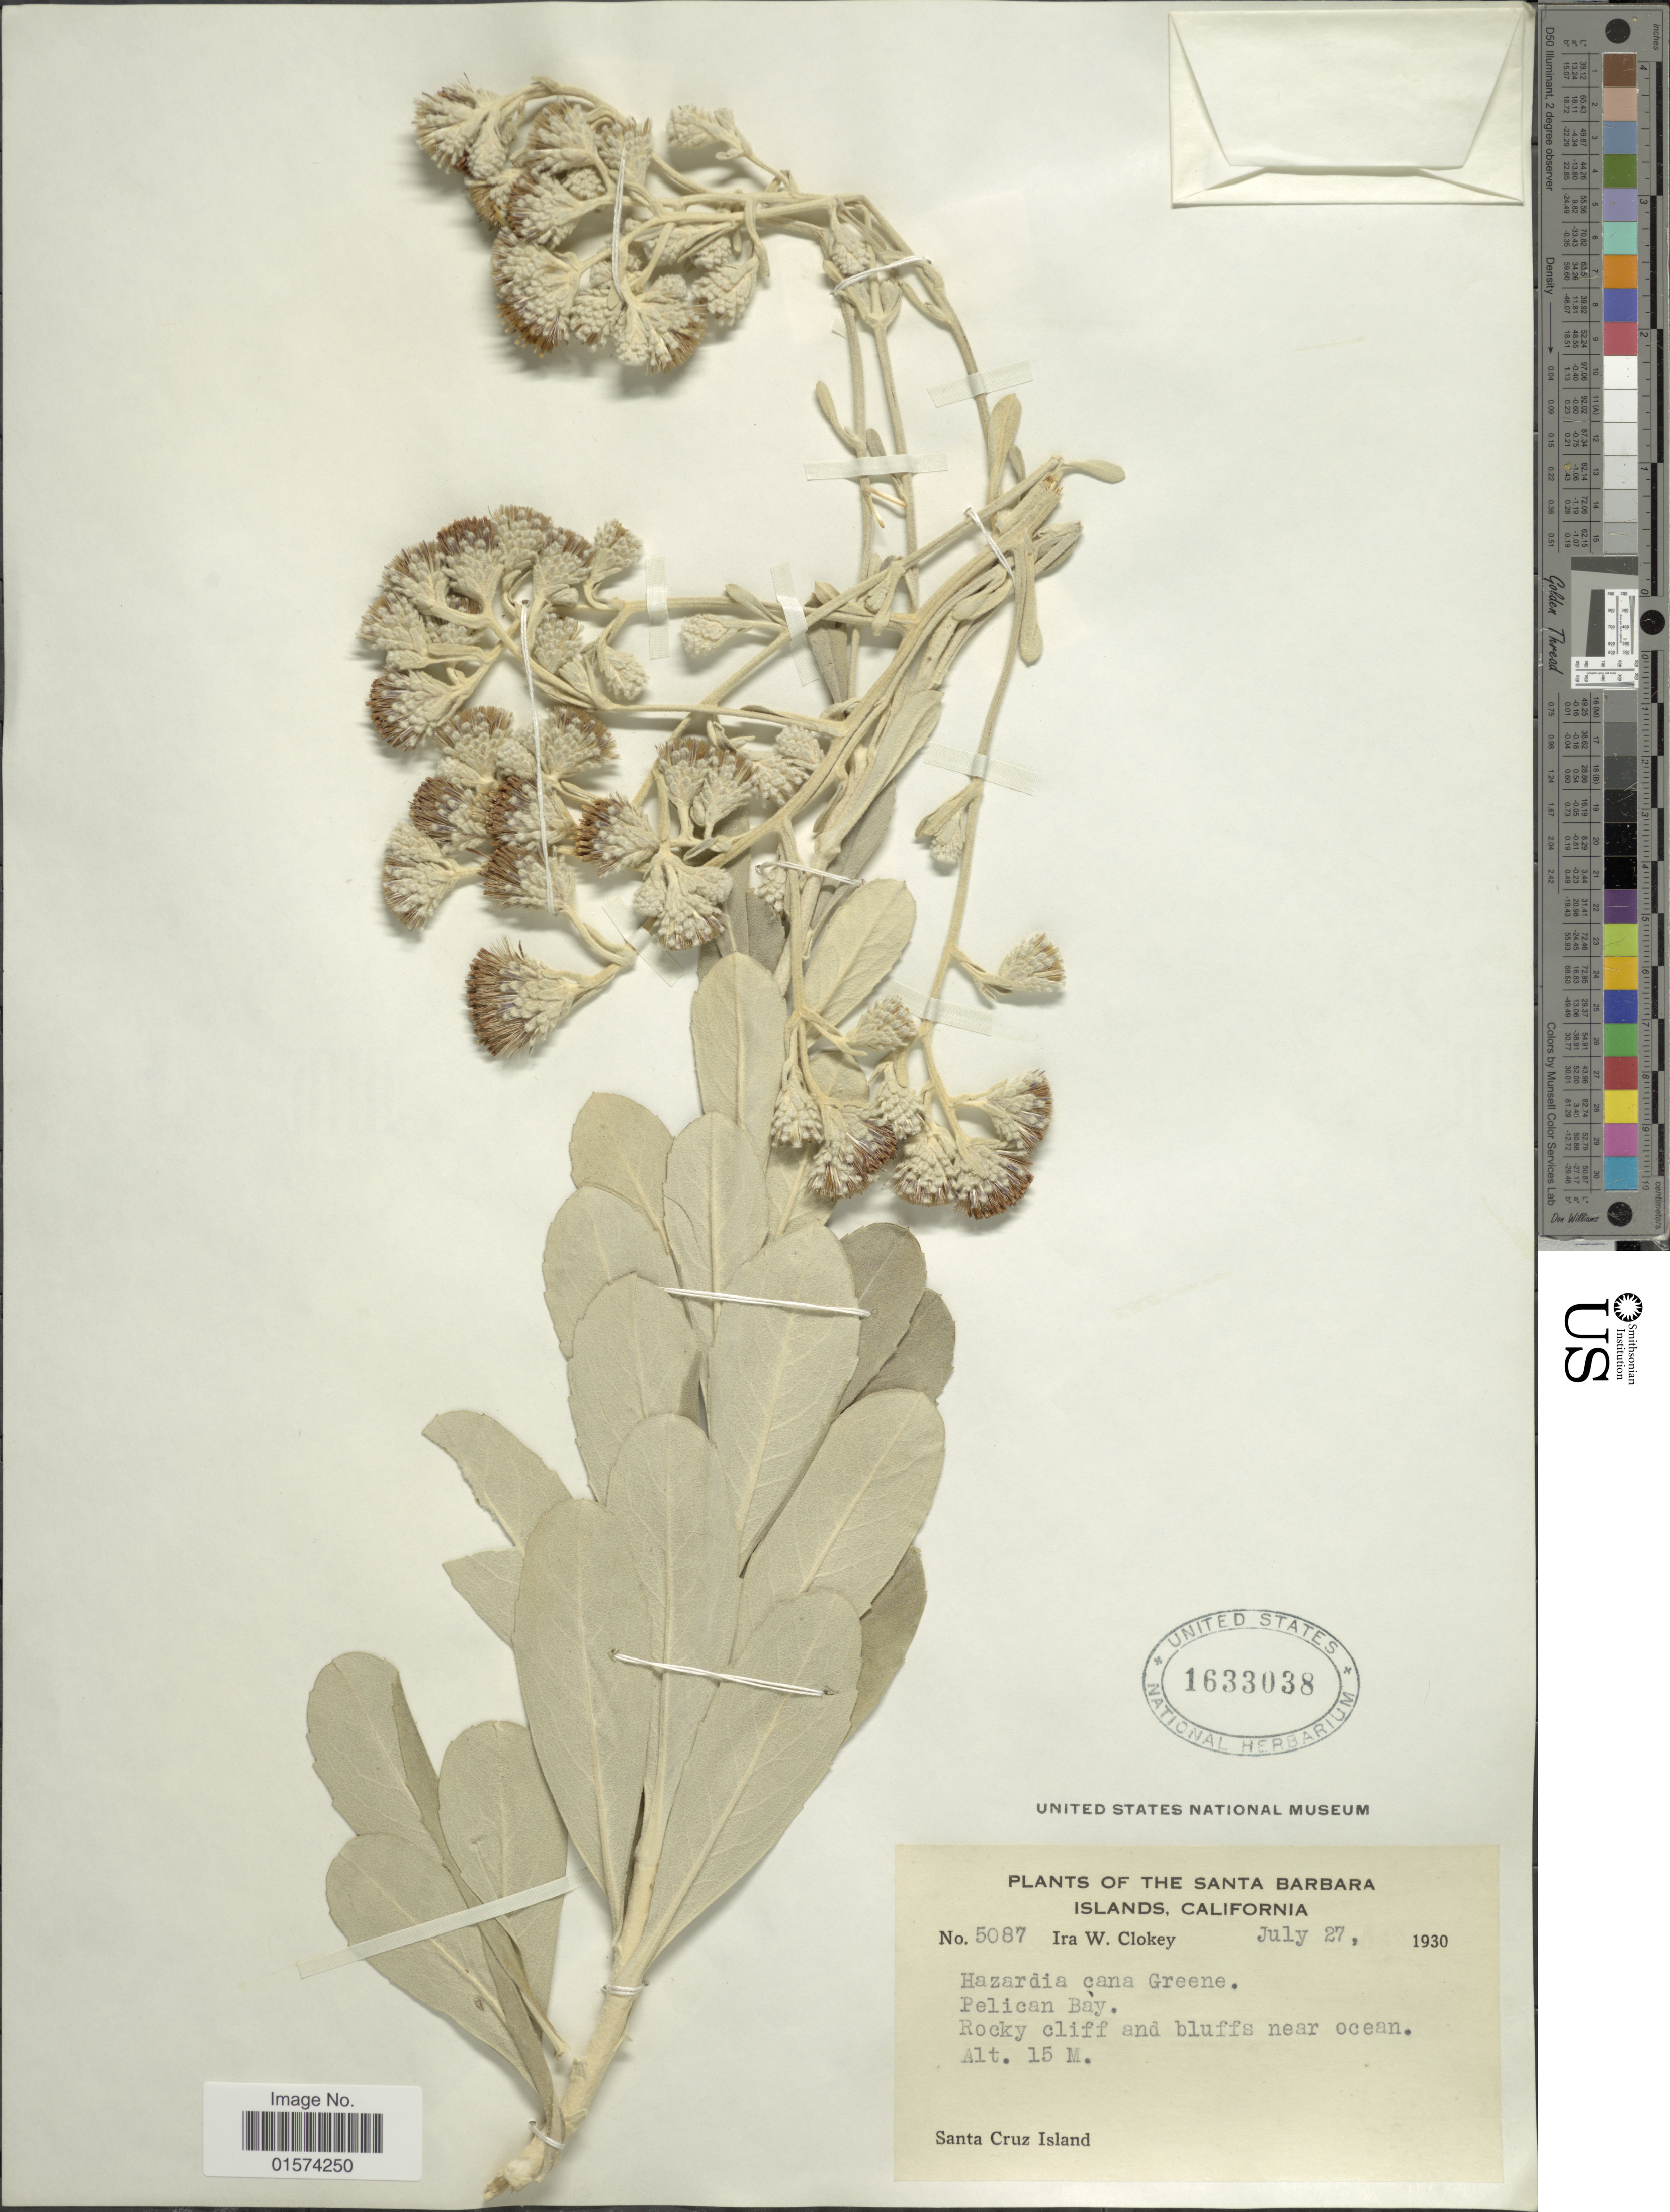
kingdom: Plantae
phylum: Tracheophyta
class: Magnoliopsida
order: Asterales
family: Asteraceae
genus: Hazardia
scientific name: Hazardia cana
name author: (A. Gray) Greene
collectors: I. W. Clokey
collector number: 5087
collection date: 1930-07-27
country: United States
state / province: California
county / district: Santa Barbara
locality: Santa Barbara Islands, Rocky cliff and bluffs near ocean, Santa Cruz Island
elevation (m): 15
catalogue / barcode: US 1633038